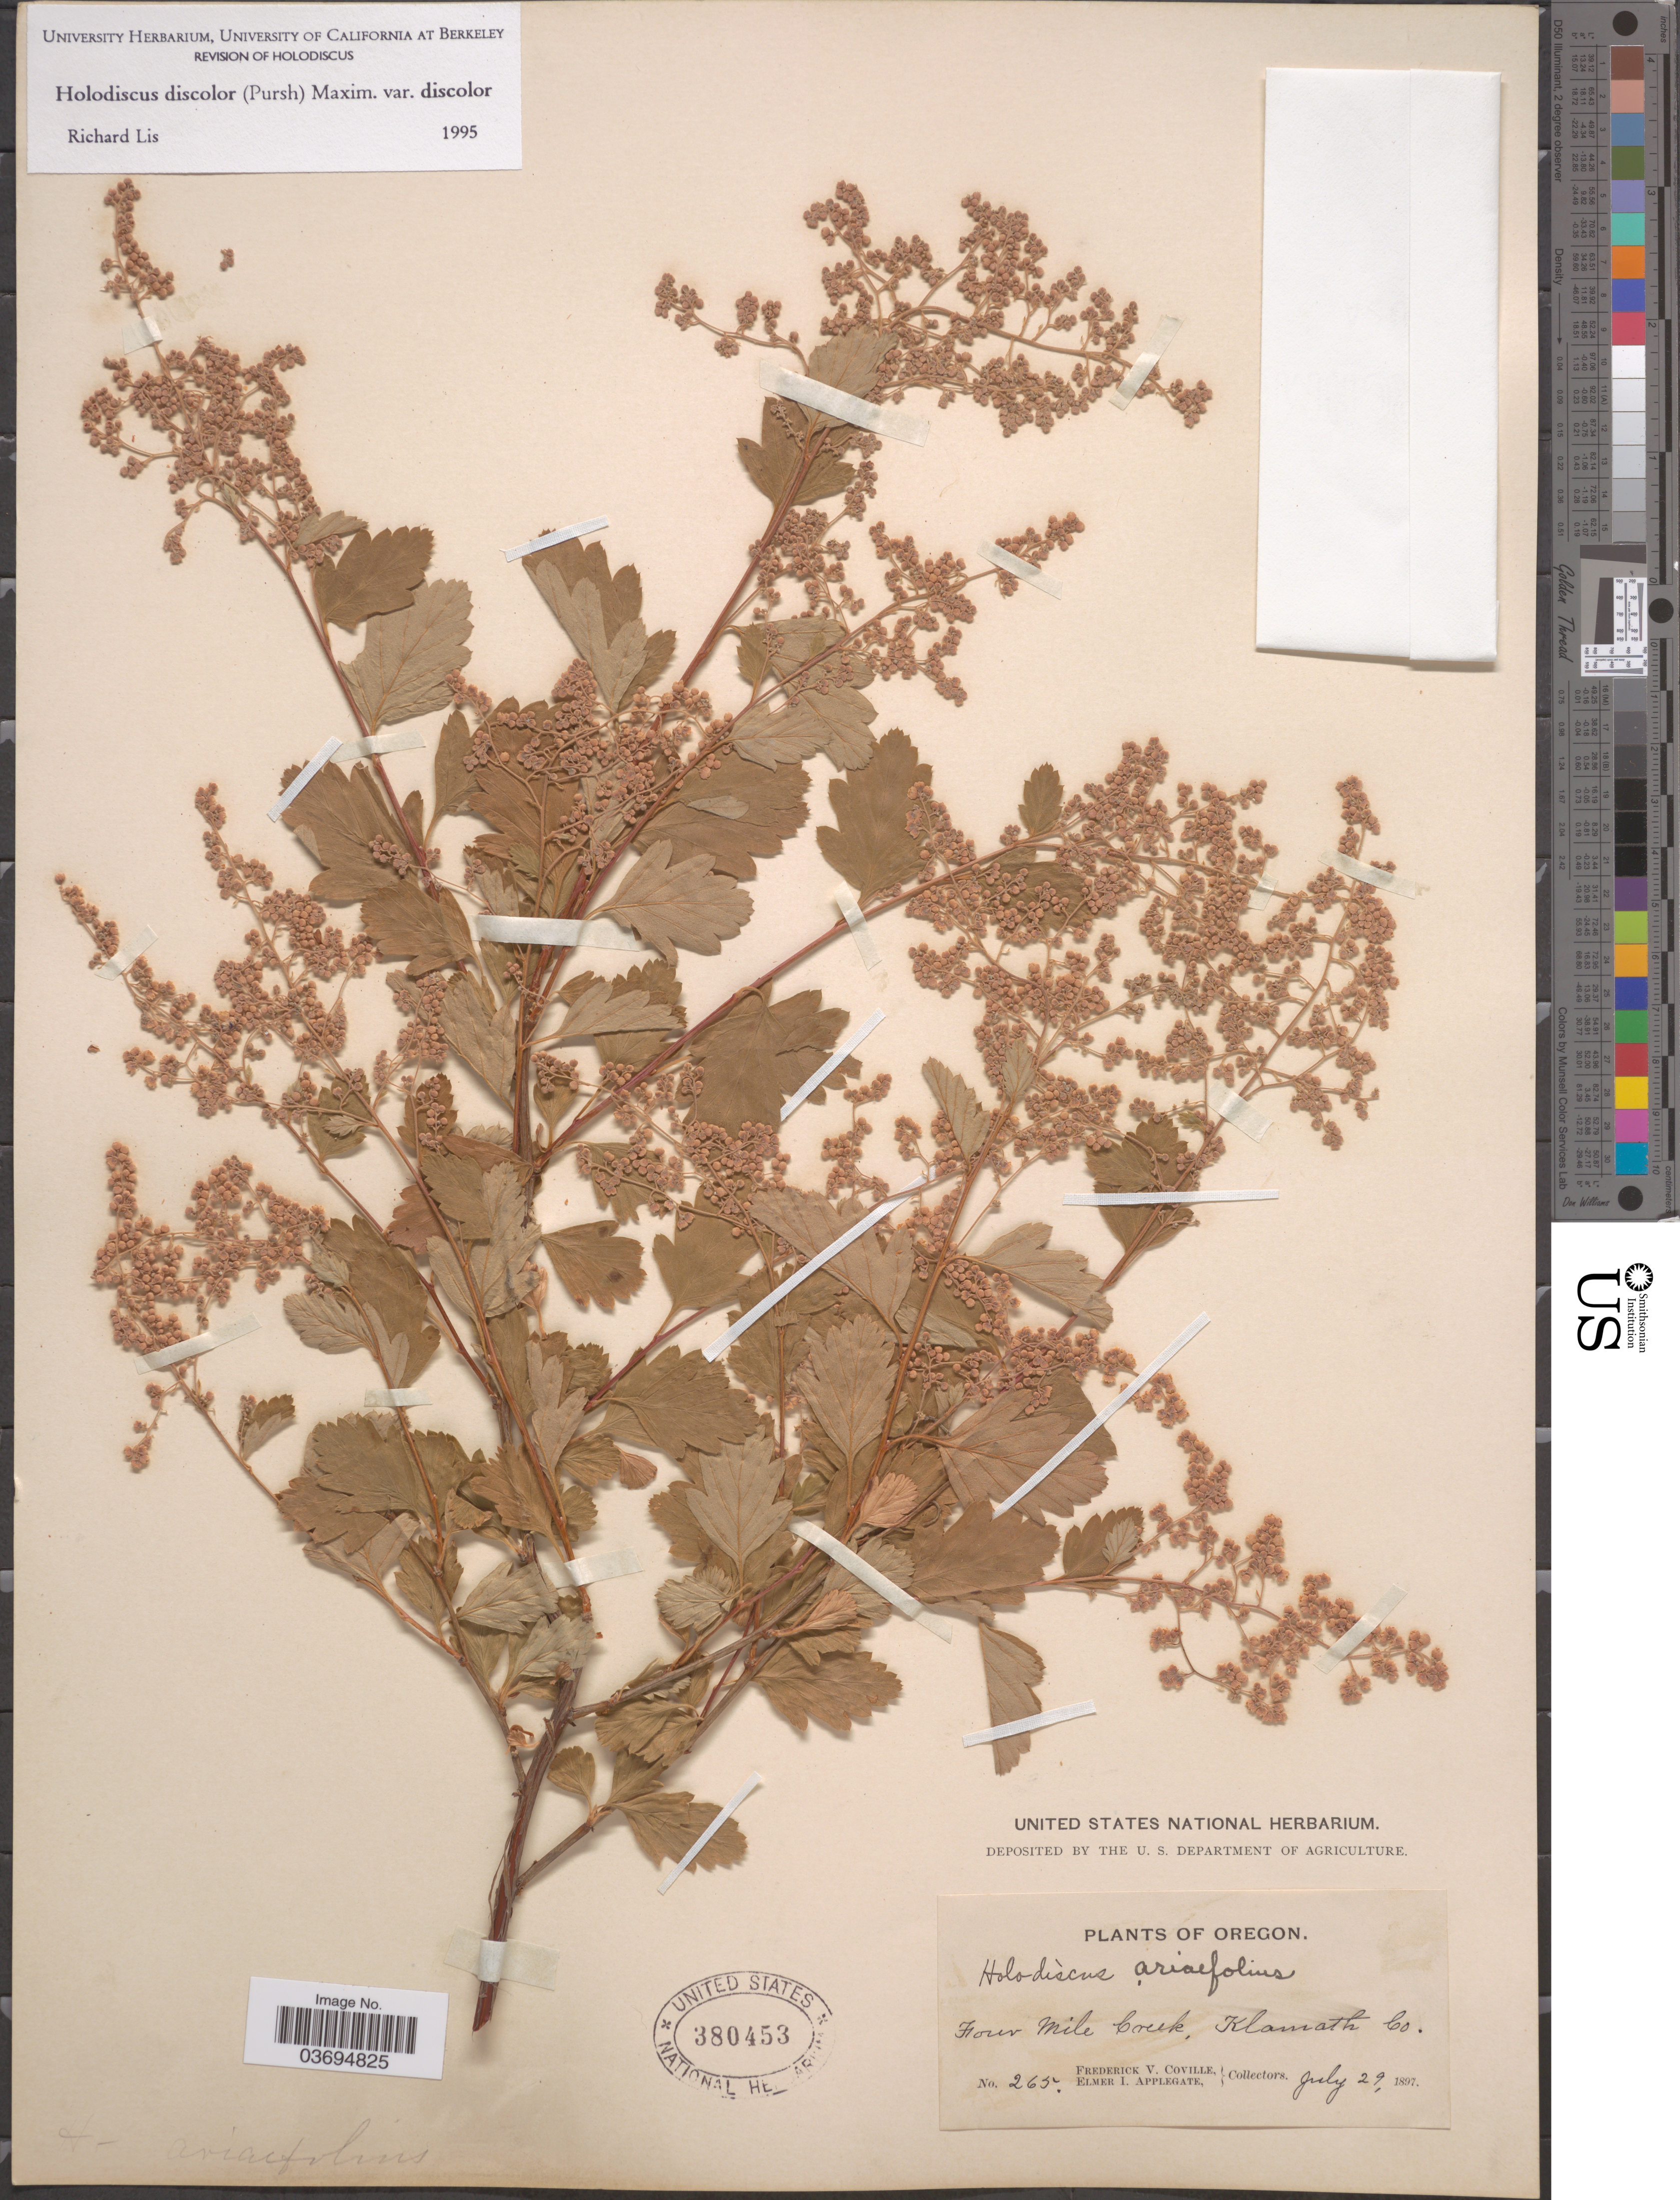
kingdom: Plantae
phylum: Tracheophyta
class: Magnoliopsida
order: Rosales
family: Rosaceae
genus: Holodiscus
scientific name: Holodiscus discolor var. discolor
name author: (Pursh) Maxim.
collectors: F. V. Coville & E. I. Applegate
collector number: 265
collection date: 1897-07-29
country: United States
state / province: Oregon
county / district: Klamath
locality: Four Mile Creek, Klamath Co.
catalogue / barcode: US 380453